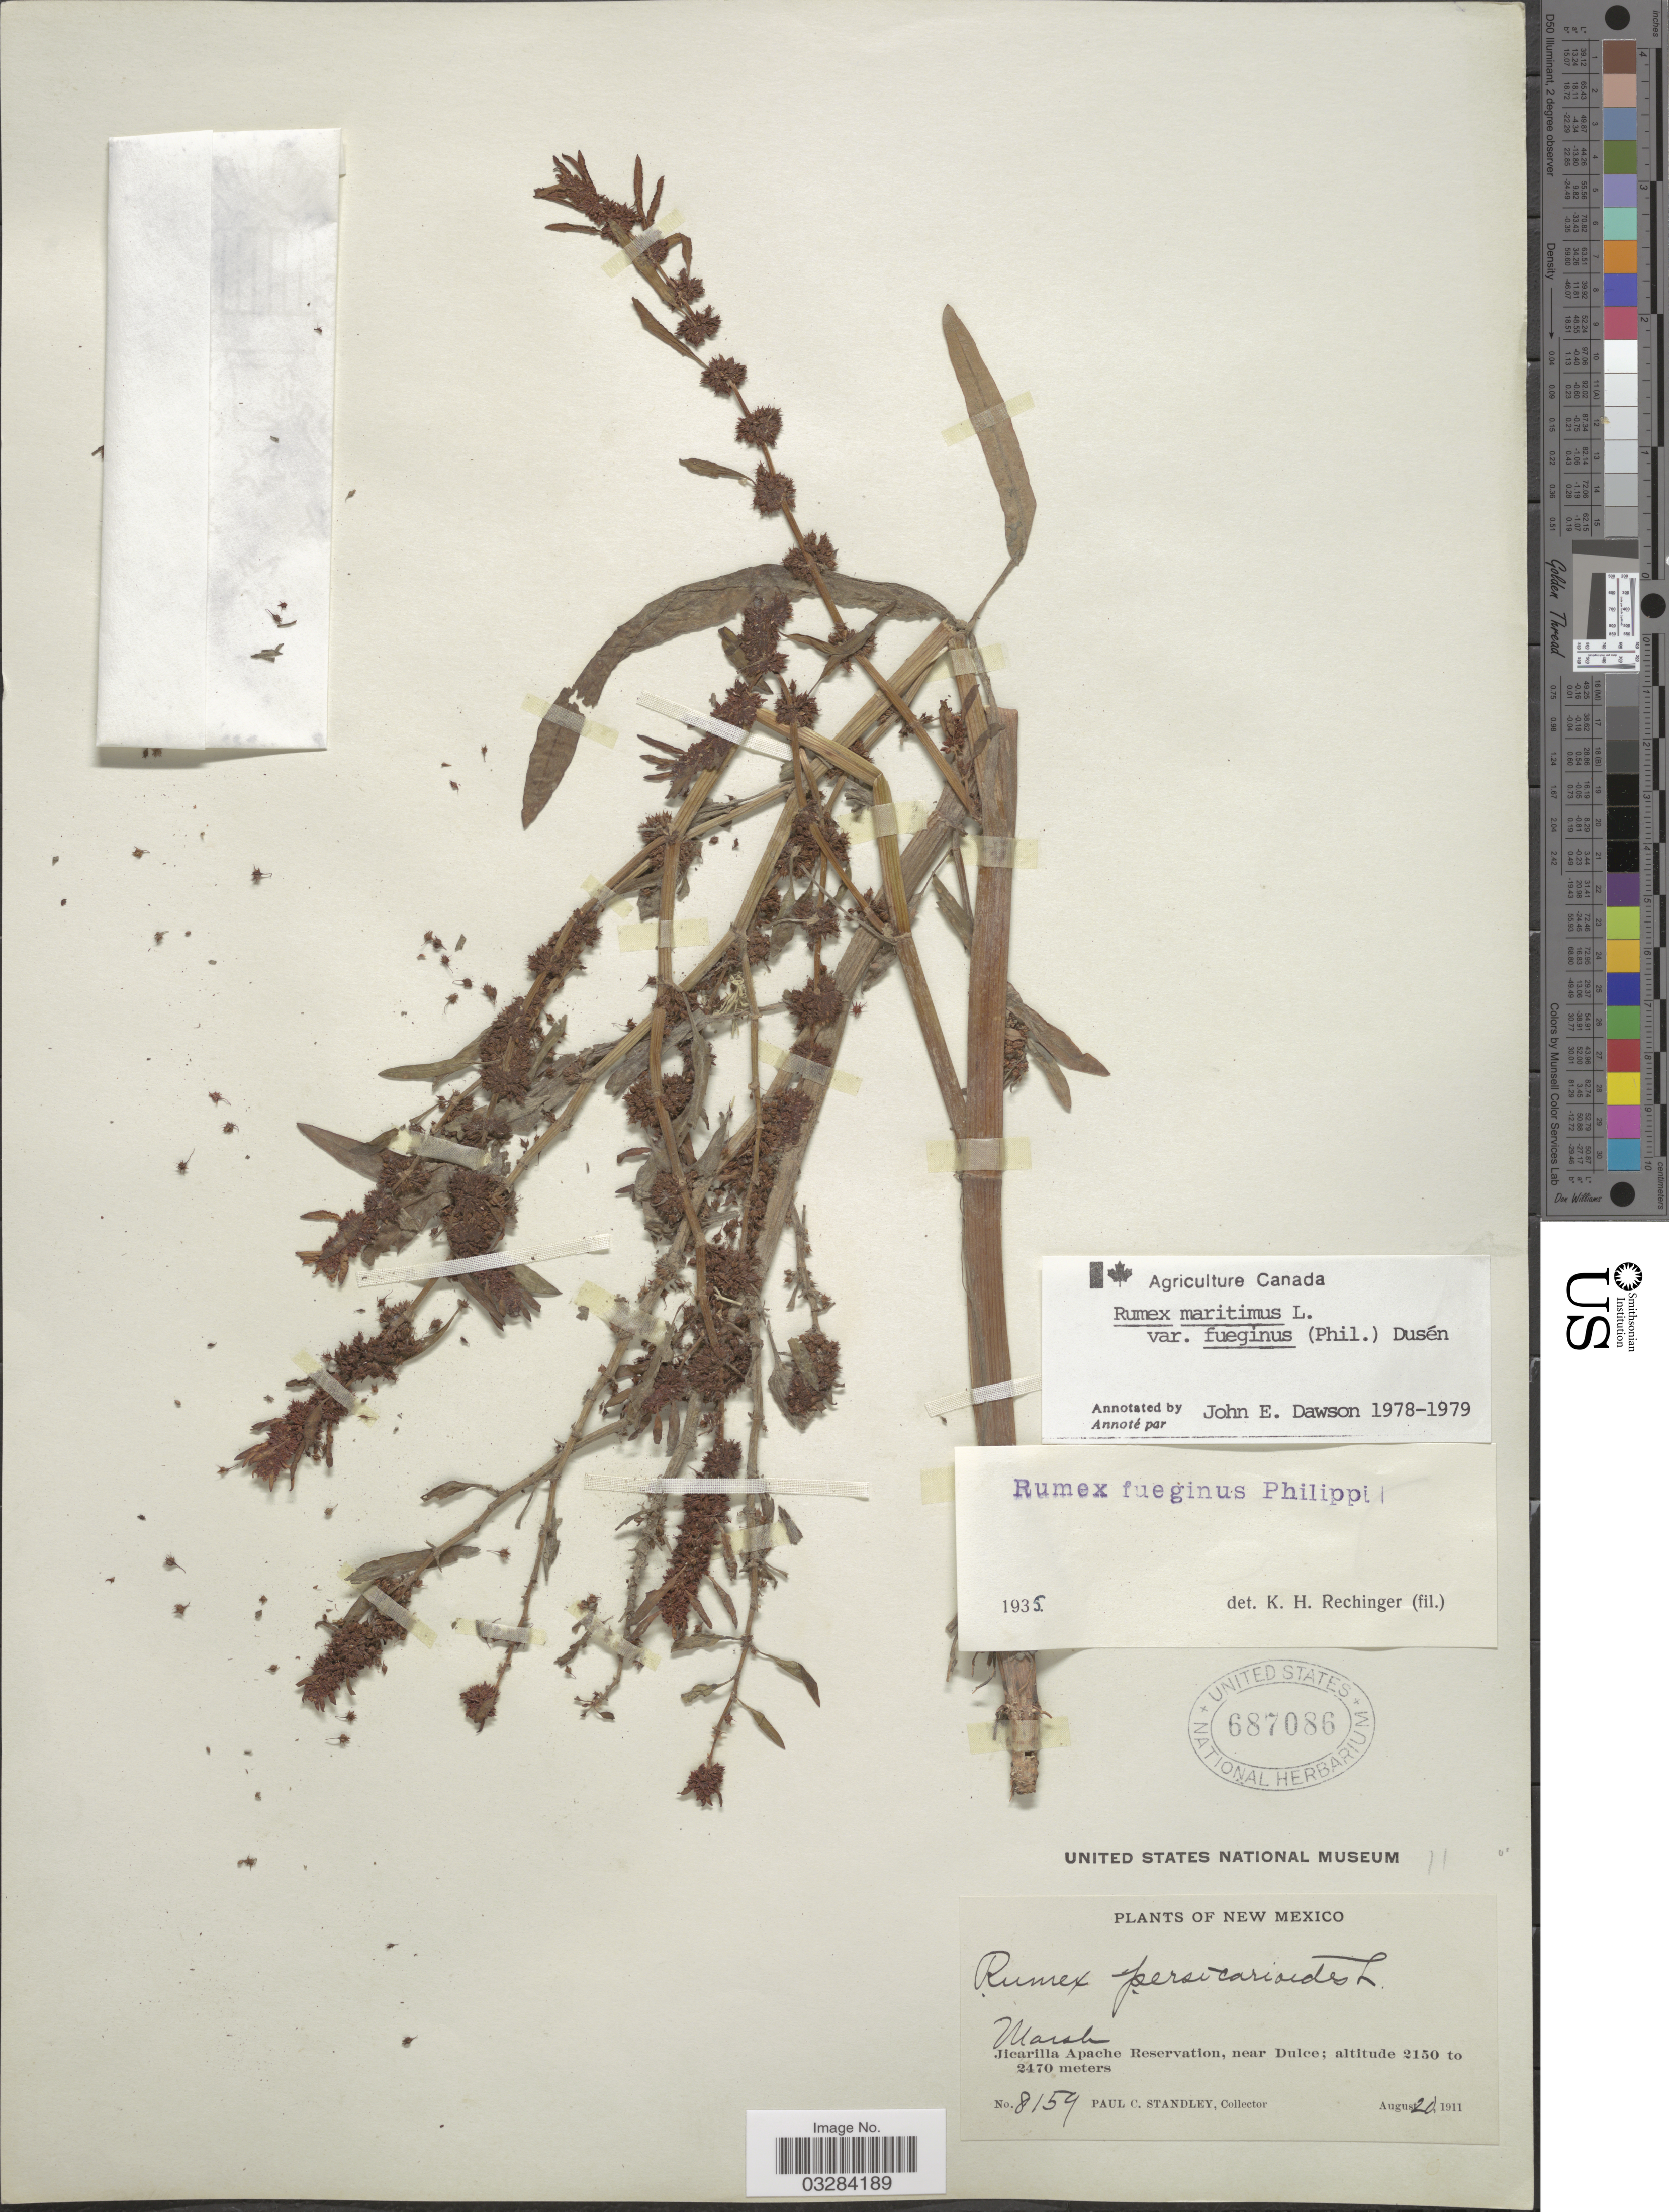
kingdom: Plantae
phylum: Tracheophyta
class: Magnoliopsida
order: Caryophyllales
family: Polygonaceae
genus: Rumex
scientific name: Rumex maritimus var. fueginus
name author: (Phil.) Dusén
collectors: P. C. Standley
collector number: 8159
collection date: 1911-08-20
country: United States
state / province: New Mexico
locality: Jicarilla Apache Reservation, near Dulce.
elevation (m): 2150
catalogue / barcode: US 687086